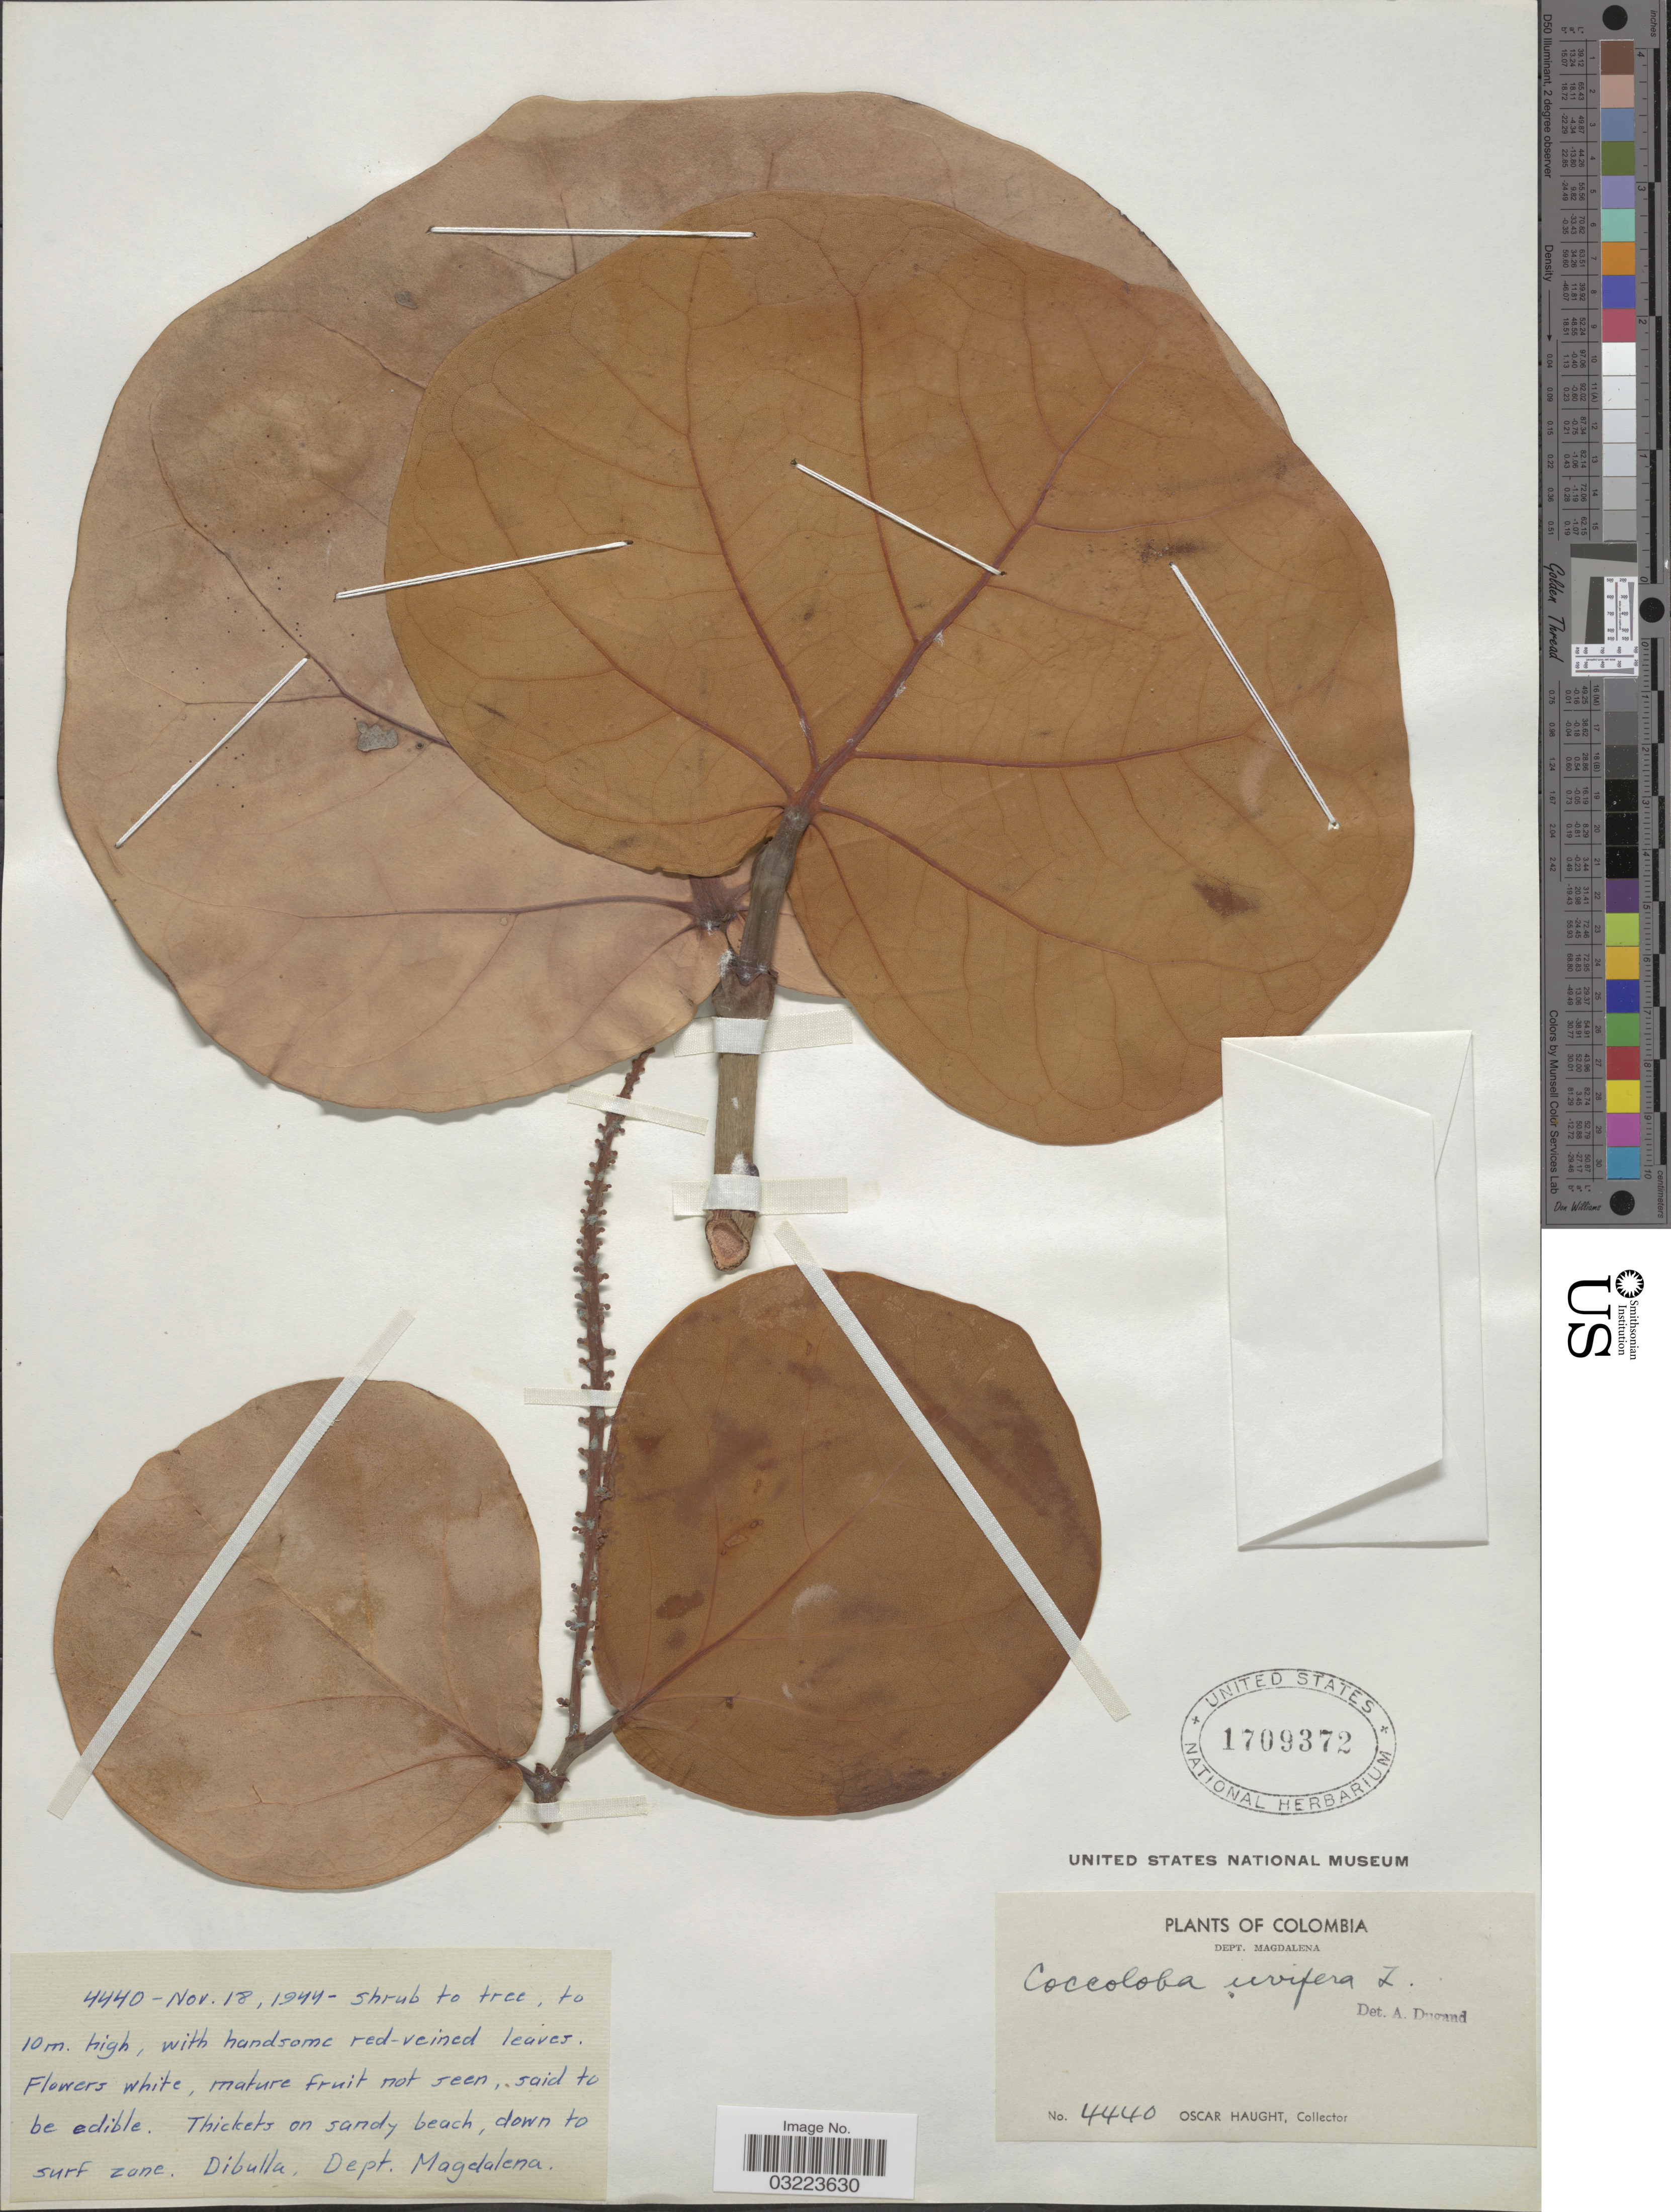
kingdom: Plantae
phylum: Tracheophyta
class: Magnoliopsida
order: Caryophyllales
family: Polygonaceae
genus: Coccoloba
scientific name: Coccoloba uvifera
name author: L.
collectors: O. L. Haught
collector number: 4440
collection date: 1944-11-18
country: Colombia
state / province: Magdalena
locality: Thickets on sandy beach, down to surf zone. Dibulla, Dept. Magdalena.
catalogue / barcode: US 1709372